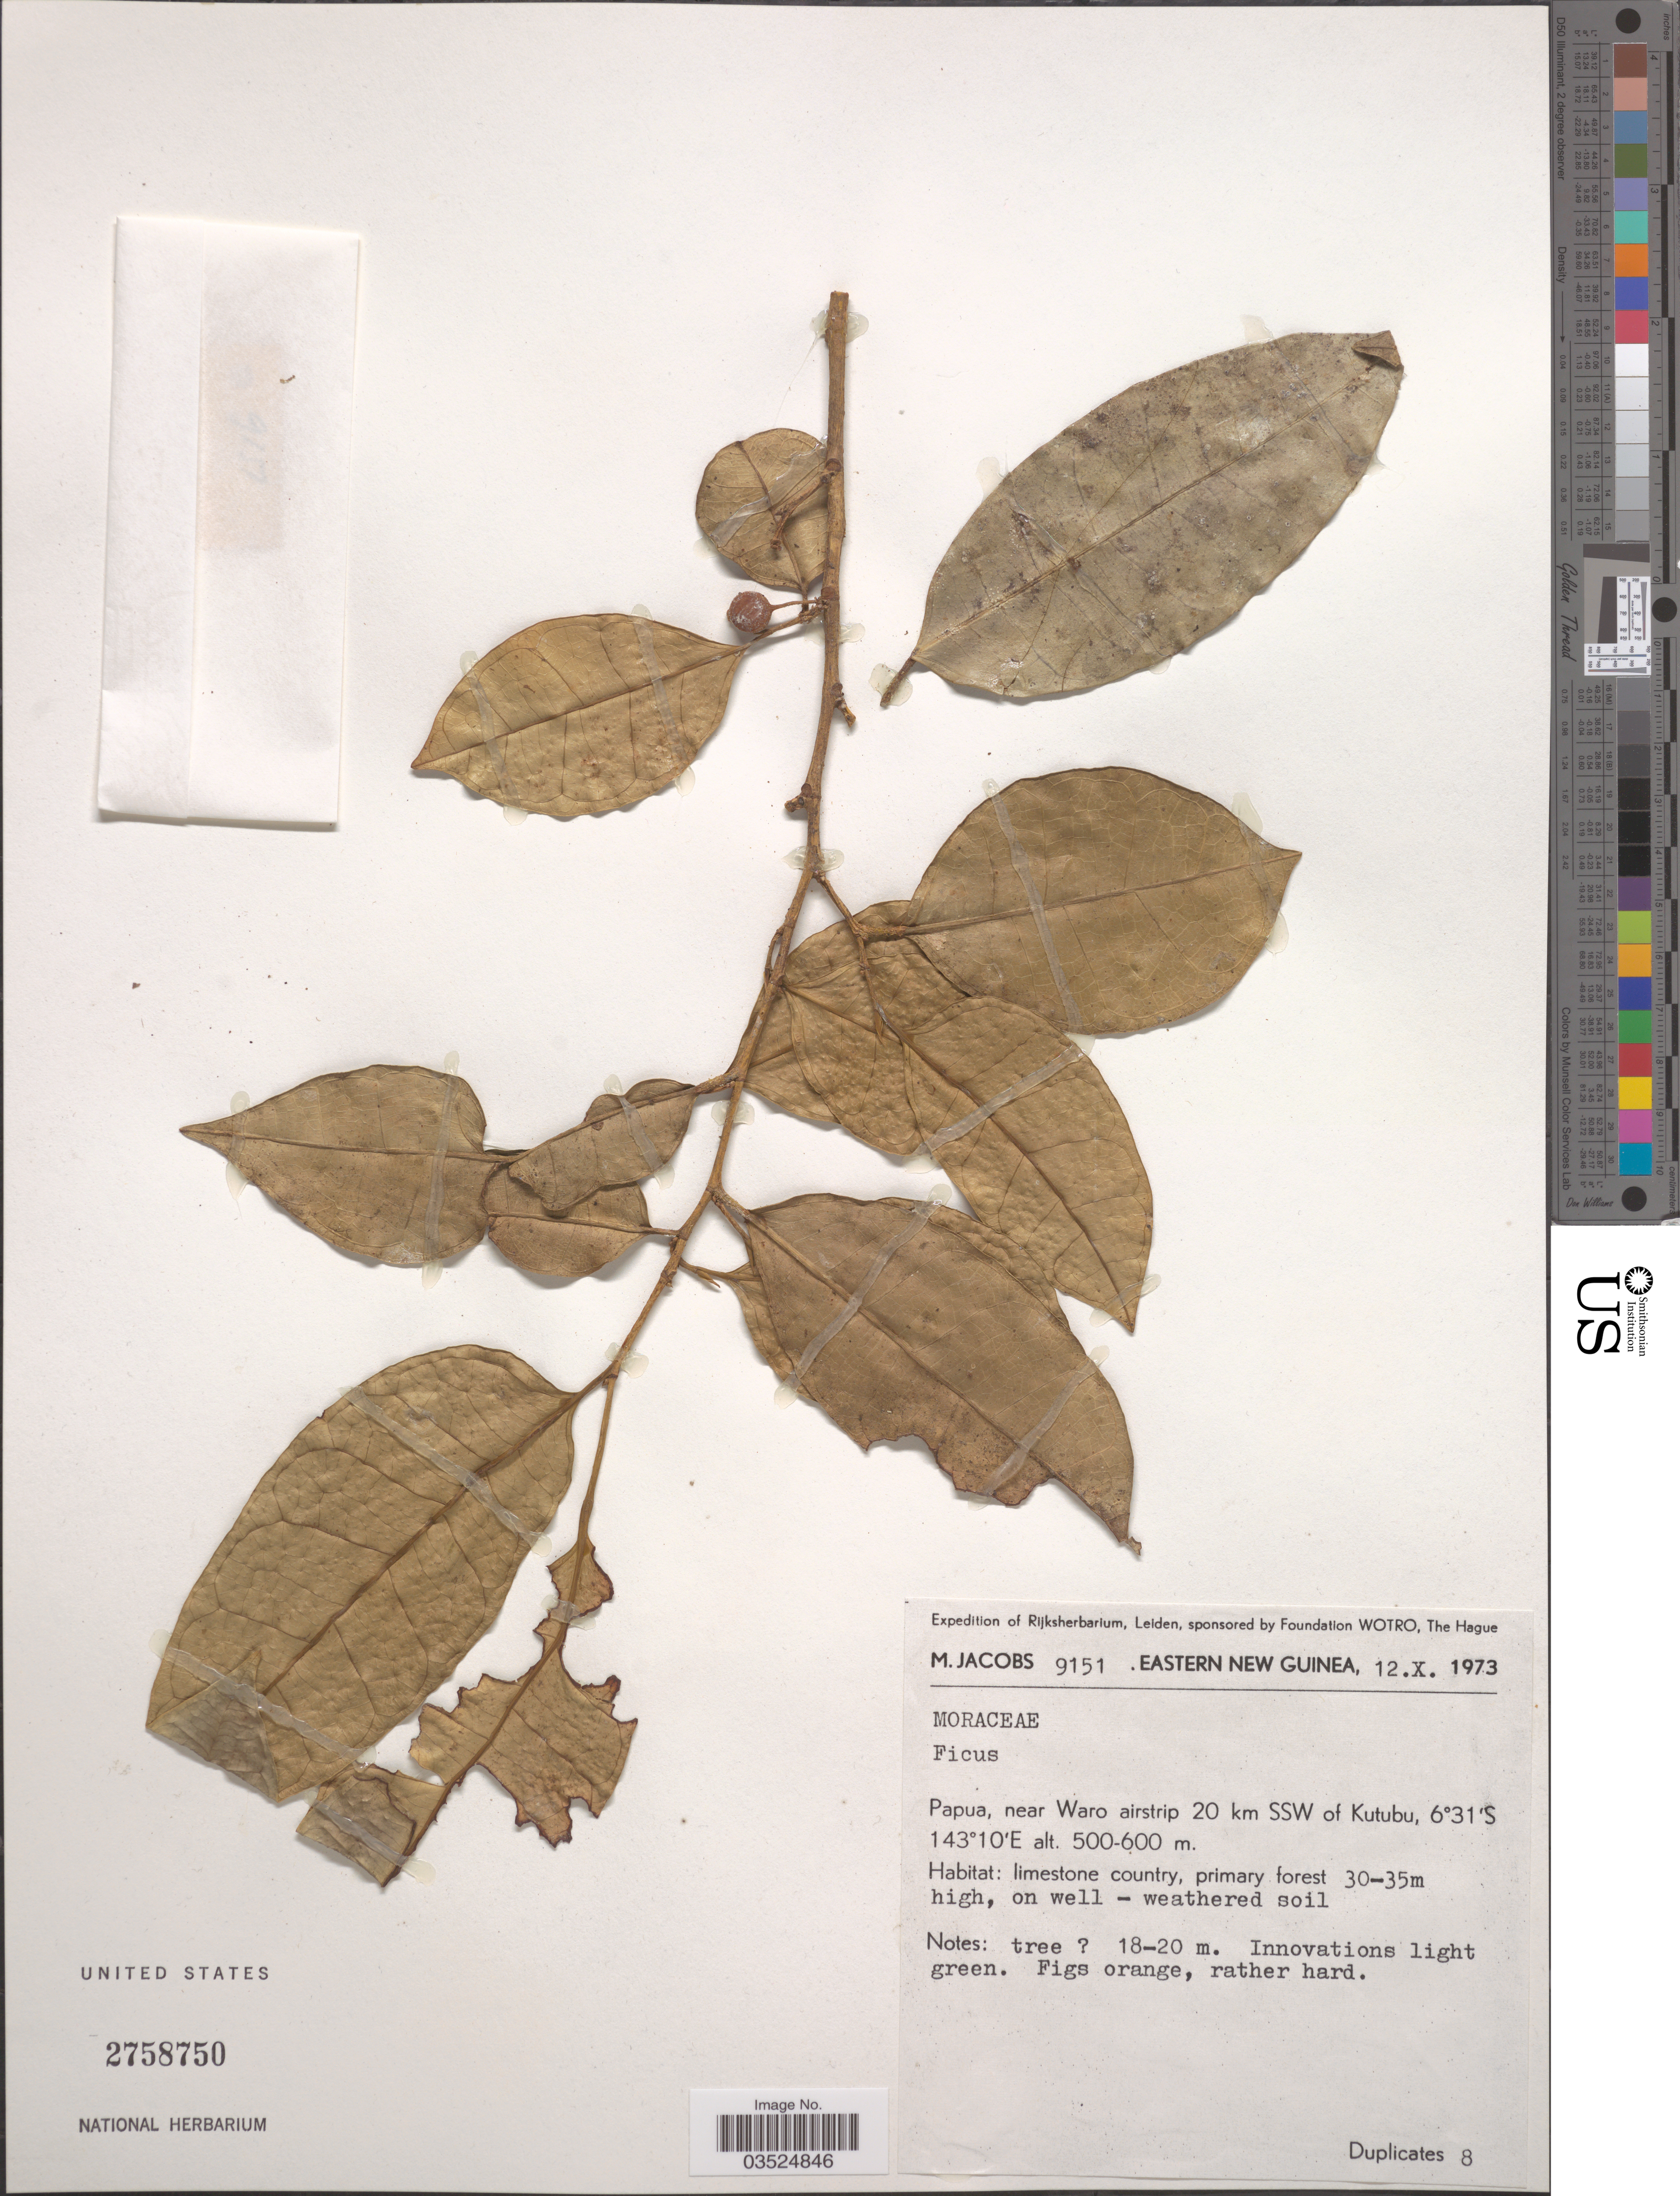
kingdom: Plantae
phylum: Tracheophyta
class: Magnoliopsida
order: Rosales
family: Moraceae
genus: Ficus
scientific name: Ficus sp.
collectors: M. Jacobs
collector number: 9151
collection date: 1973-10-12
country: Papua New Guinea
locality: Eastern New Guinea. Papua, near Waro airstrip 20 km SSW of Kutubu.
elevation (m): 500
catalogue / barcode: US 2758750